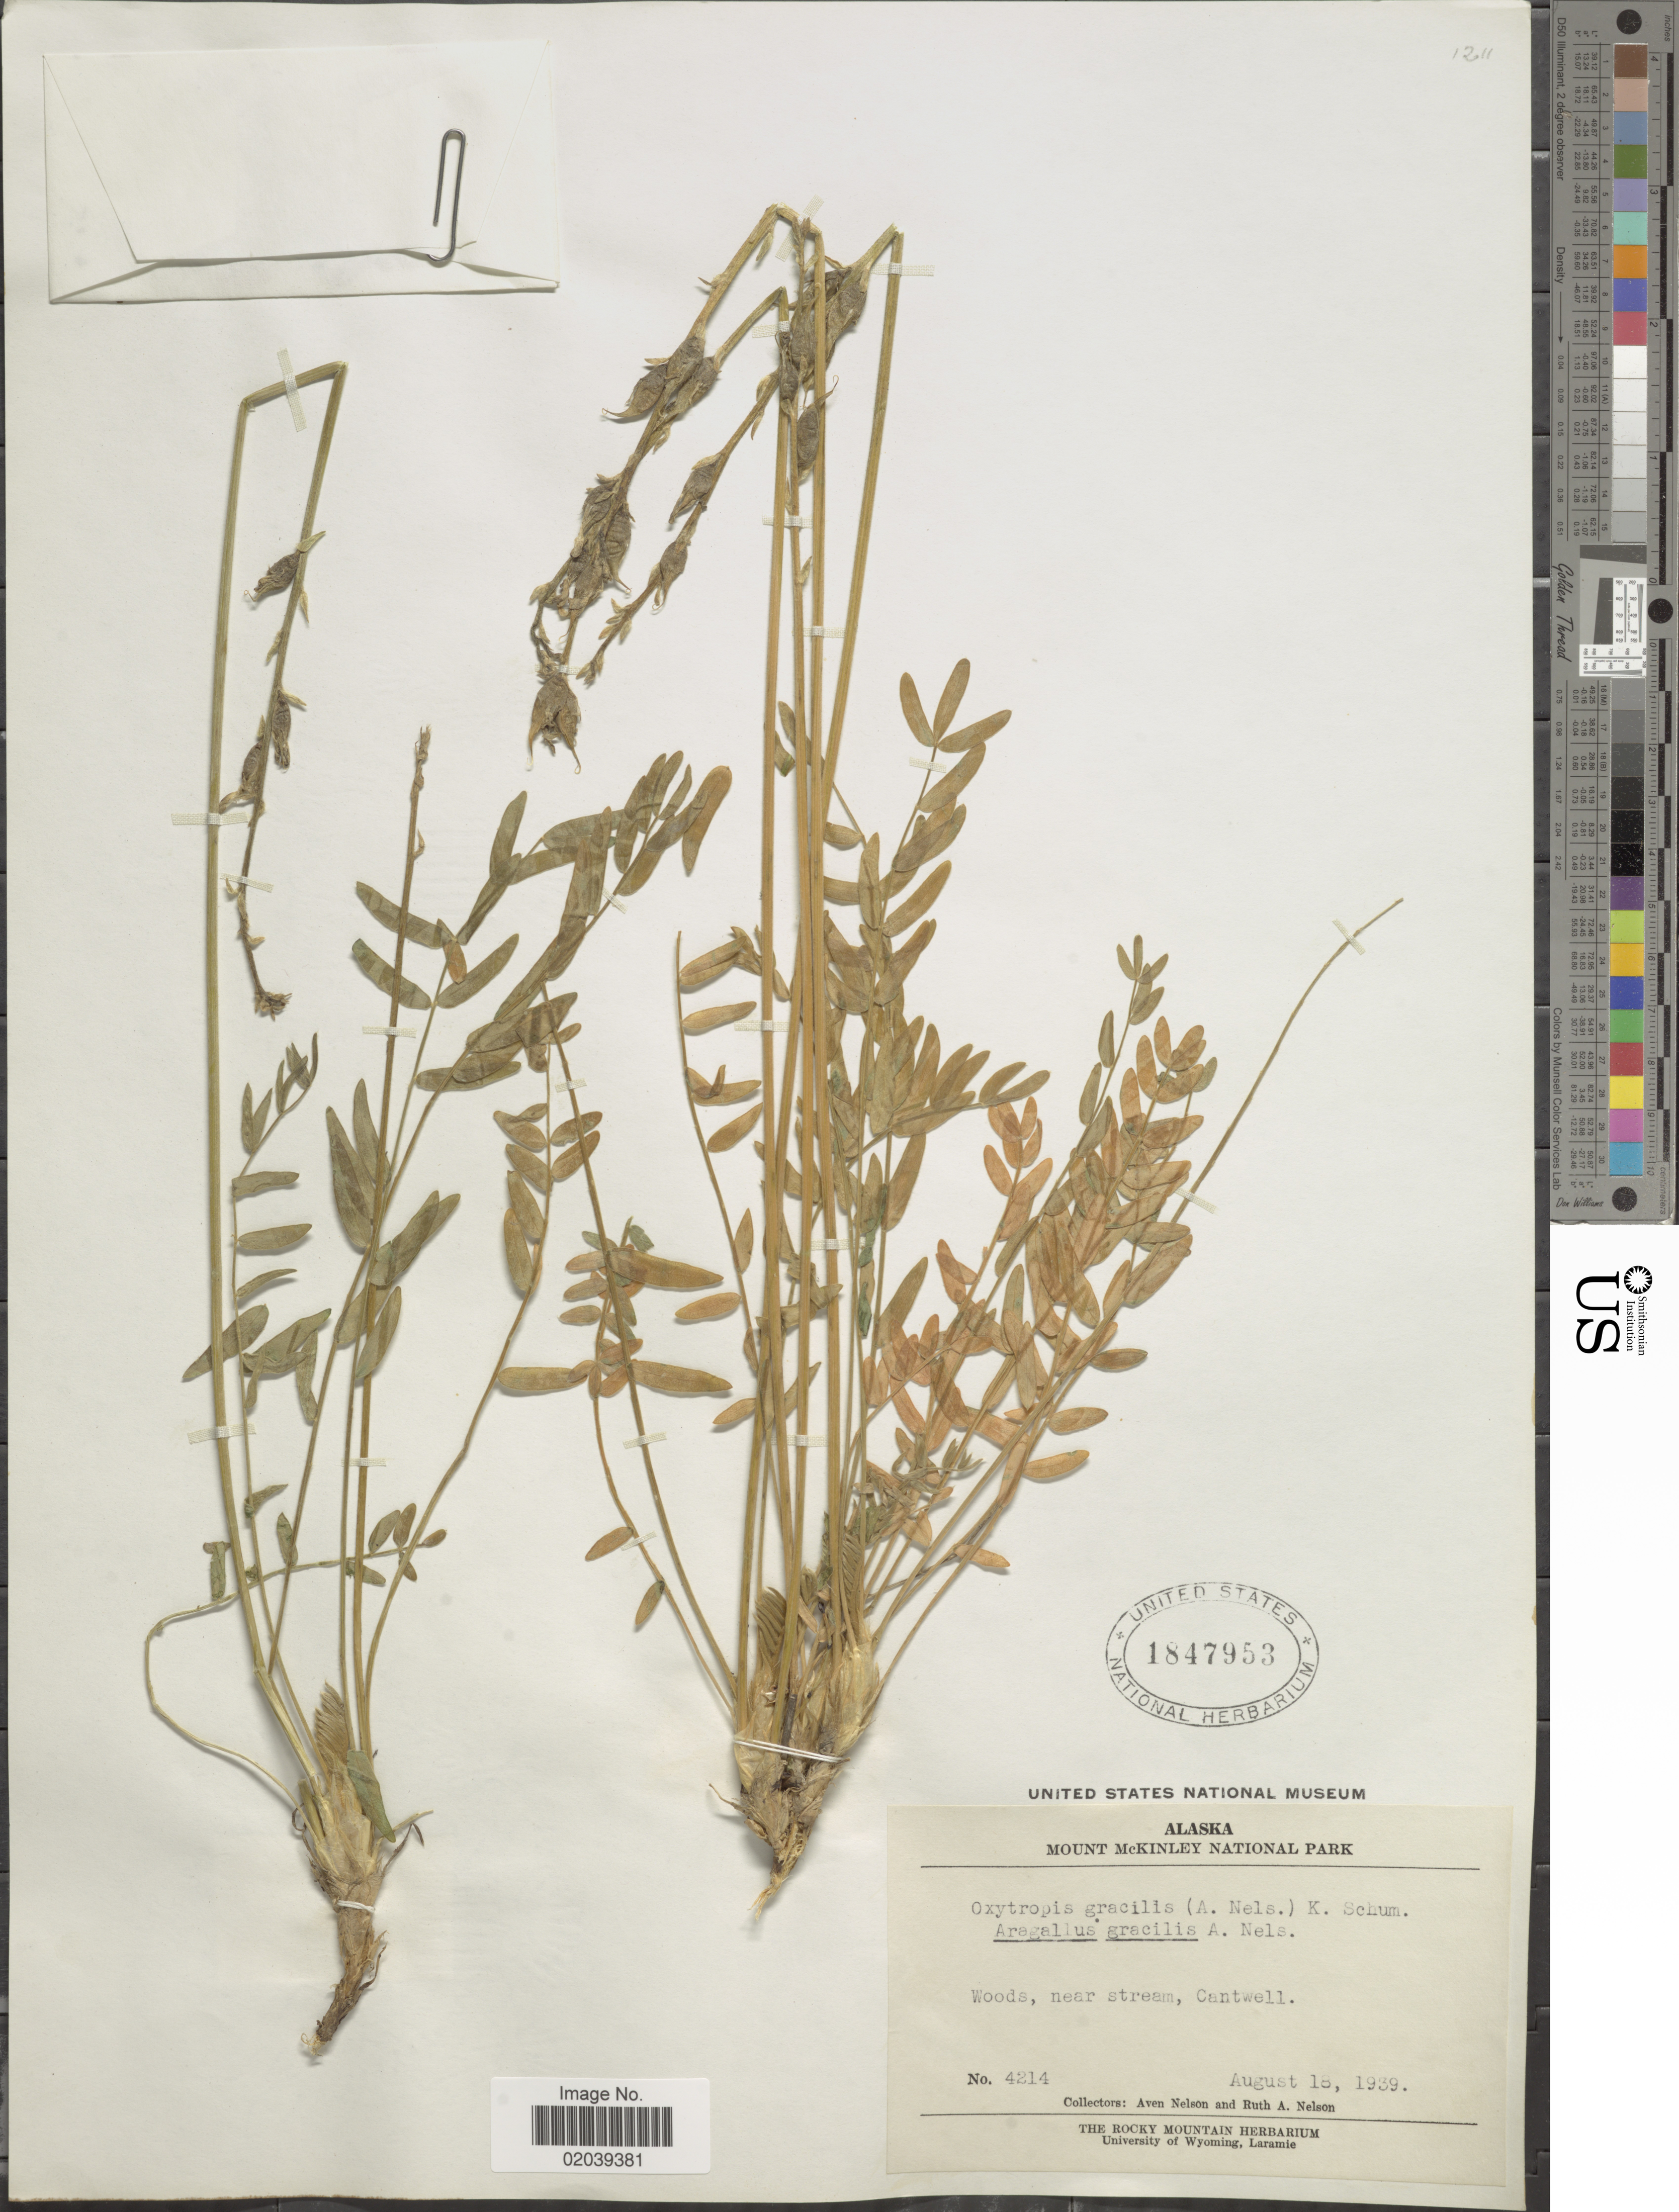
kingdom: Plantae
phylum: Tracheophyta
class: Magnoliopsida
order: Fabales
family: Fabaceae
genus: Oxytropis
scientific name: Oxytropis campestris var. gracilis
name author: (A. Nelson) Barneby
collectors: A. Nelson & R. A. Nelson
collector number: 4214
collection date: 1939-08-18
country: United States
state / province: Alaska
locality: Mount McKinley National Park. Woods, near stream, Cantwell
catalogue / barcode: US 1847953